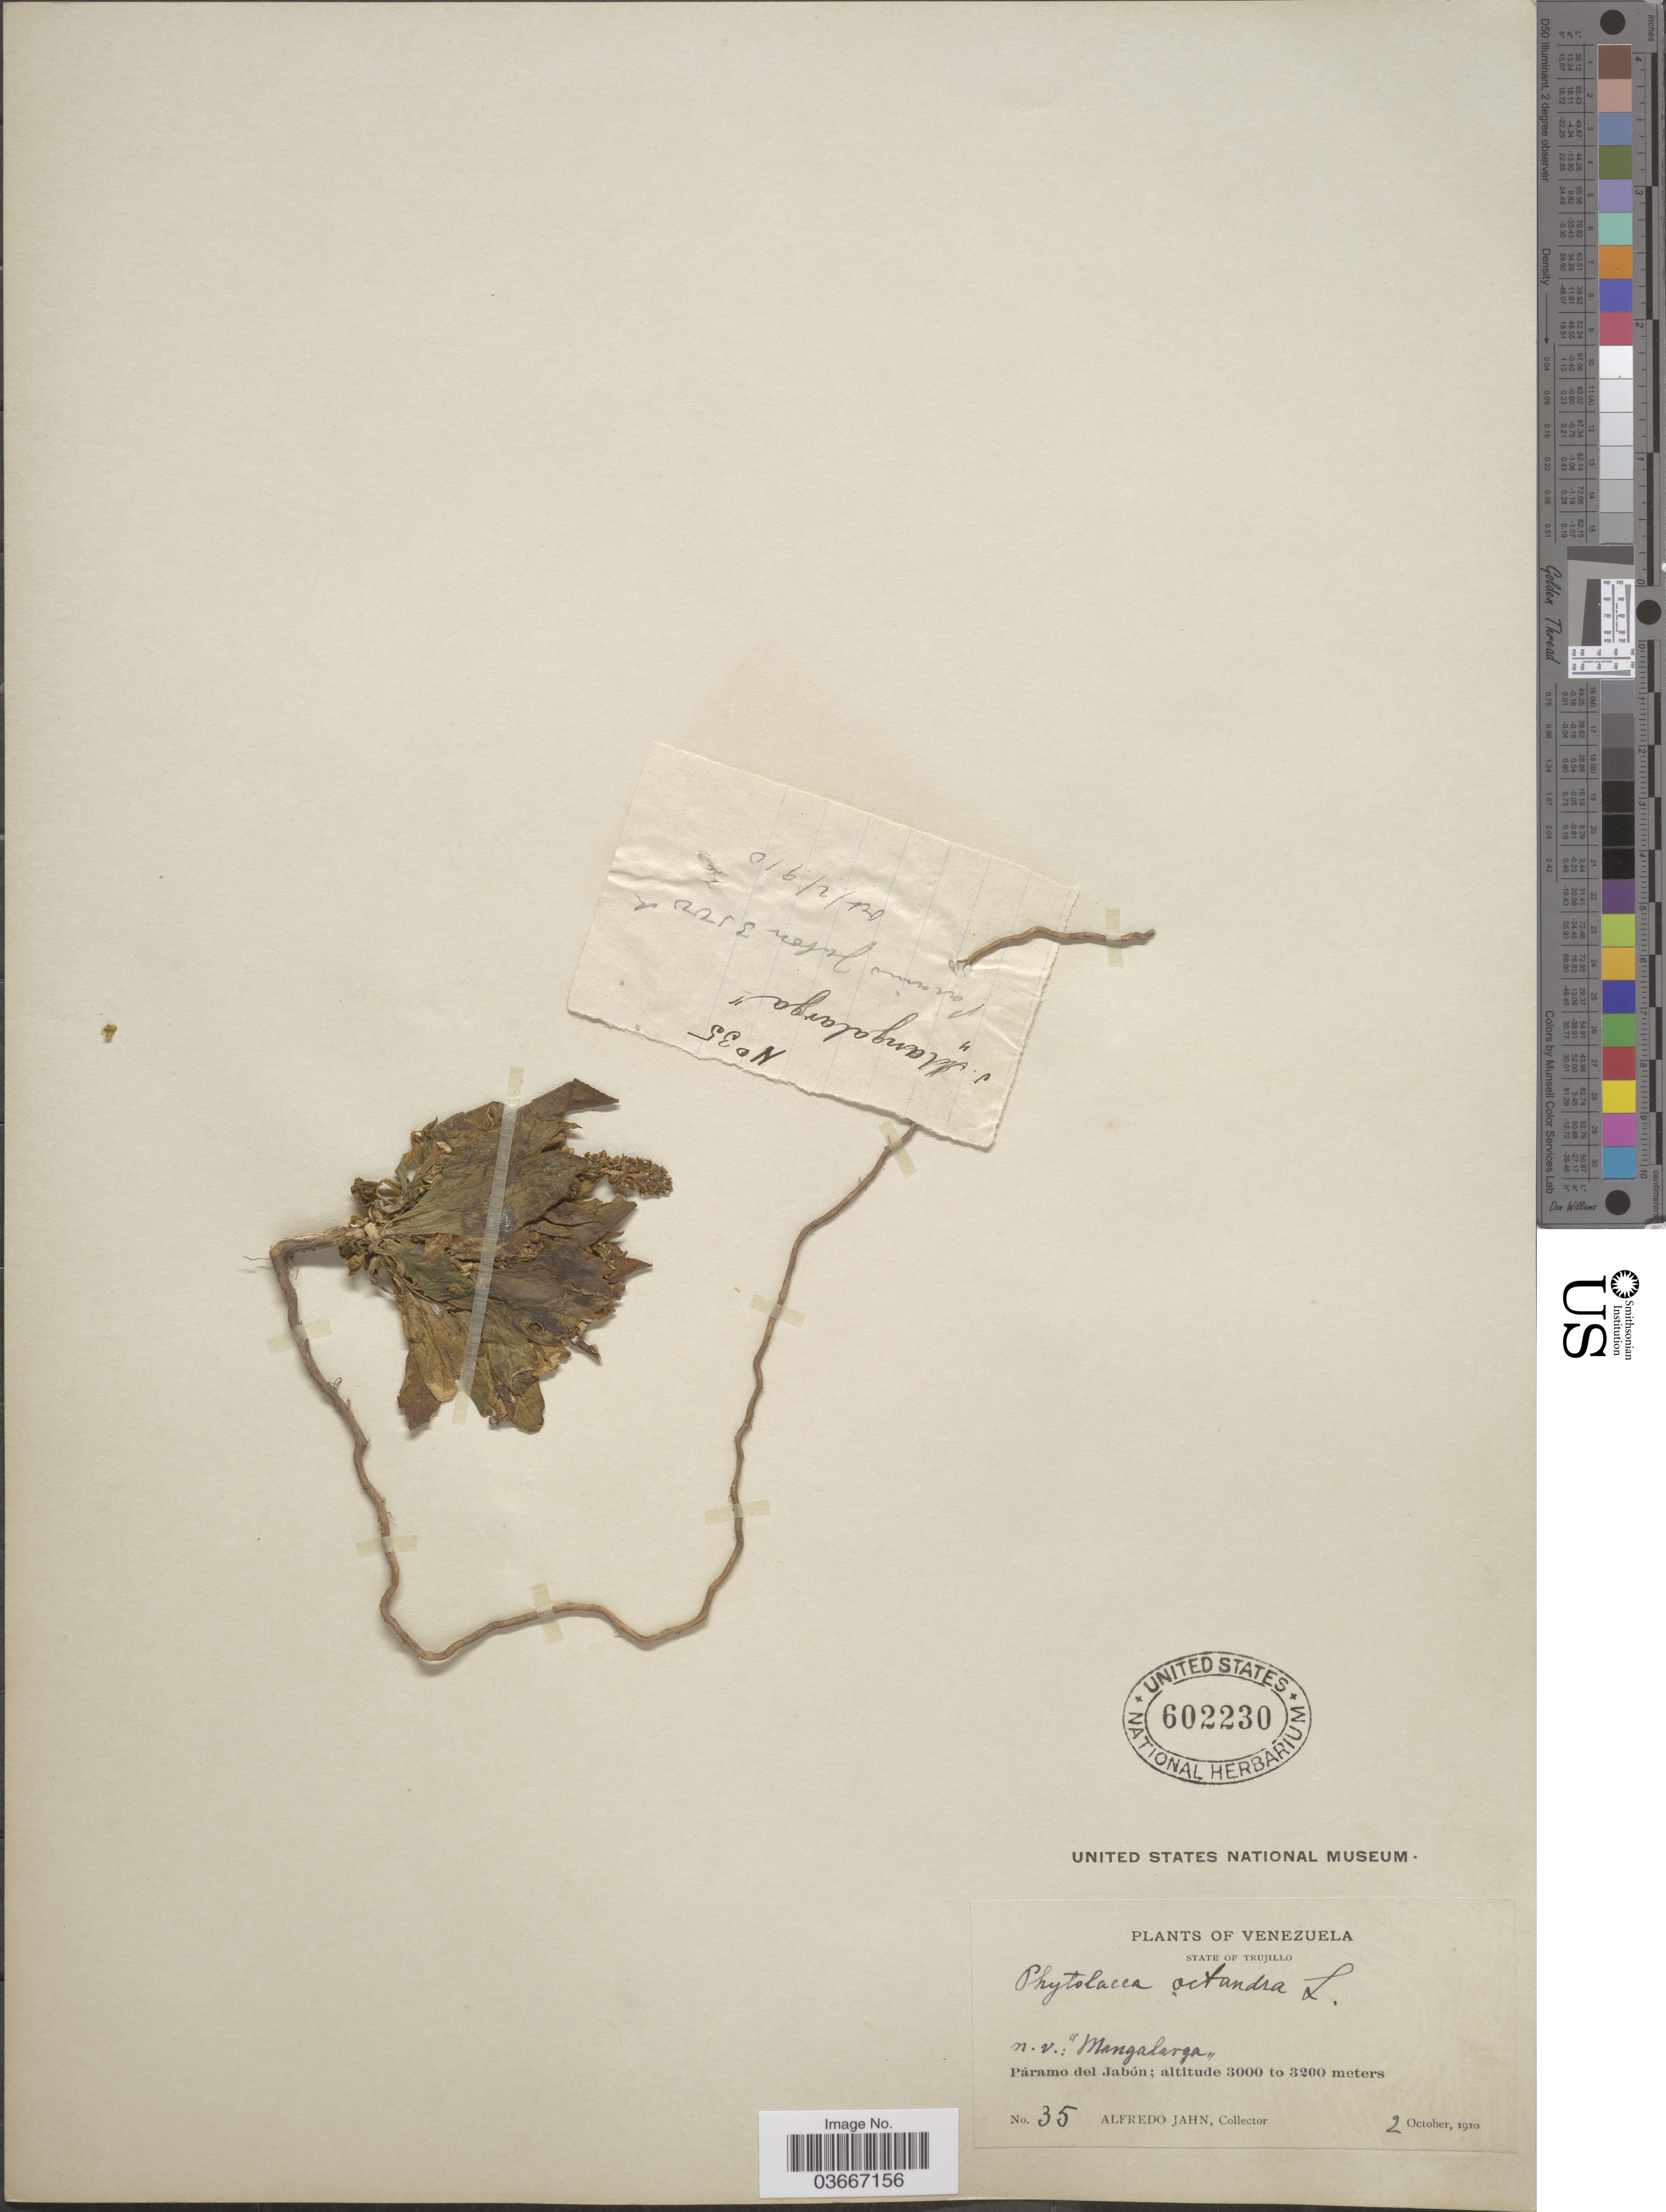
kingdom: Plantae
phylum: Tracheophyta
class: Magnoliopsida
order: Caryophyllales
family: Phytolaccaceae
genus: Phytolacca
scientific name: Phytolacca venezuelensis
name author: O.C. Schmidt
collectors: A. Jahn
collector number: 35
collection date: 1910-10-02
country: Venezuela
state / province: Trujillo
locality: Páramo del Jabón.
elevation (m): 3000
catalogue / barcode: US 602230